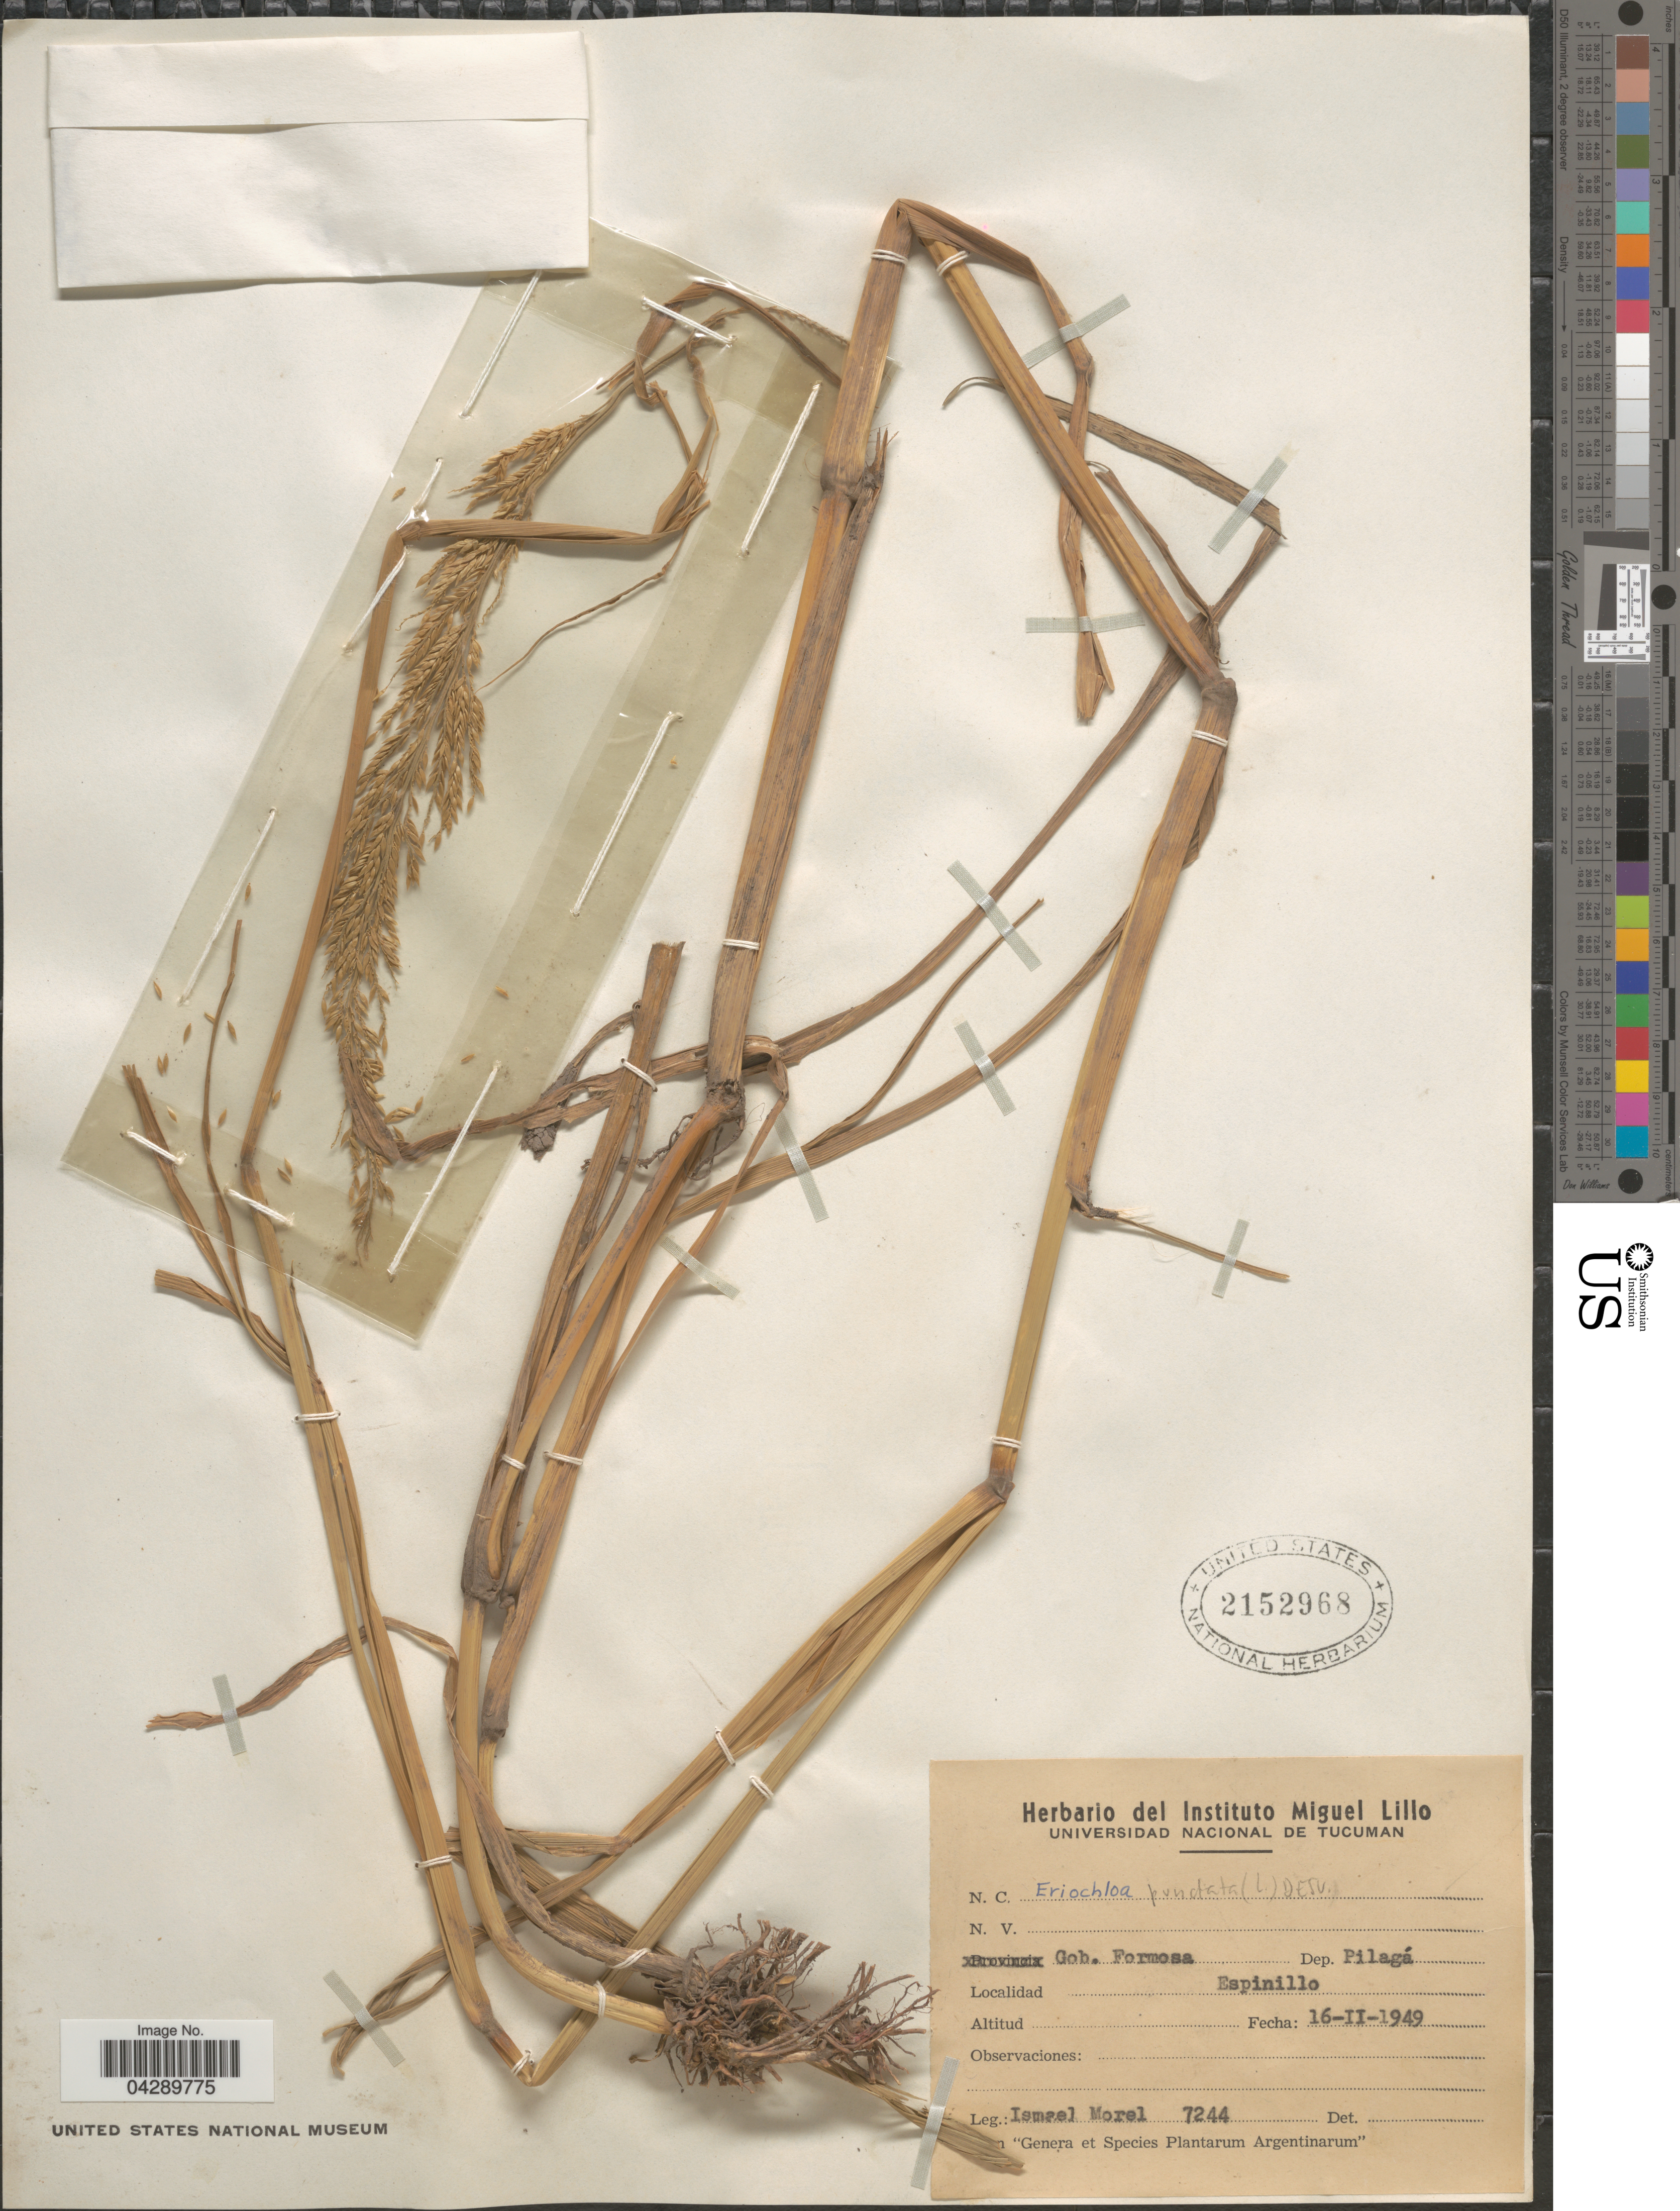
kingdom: Plantae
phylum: Tracheophyta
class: Liliopsida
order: Poales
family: Poaceae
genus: Eriochloa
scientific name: Eriochloa sp.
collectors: I. Morel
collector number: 7244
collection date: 1949-02-16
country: Argentina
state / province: Formosa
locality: Gob. Formosa. Dep. Pilagá. Espinillo.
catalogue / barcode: US 2152968